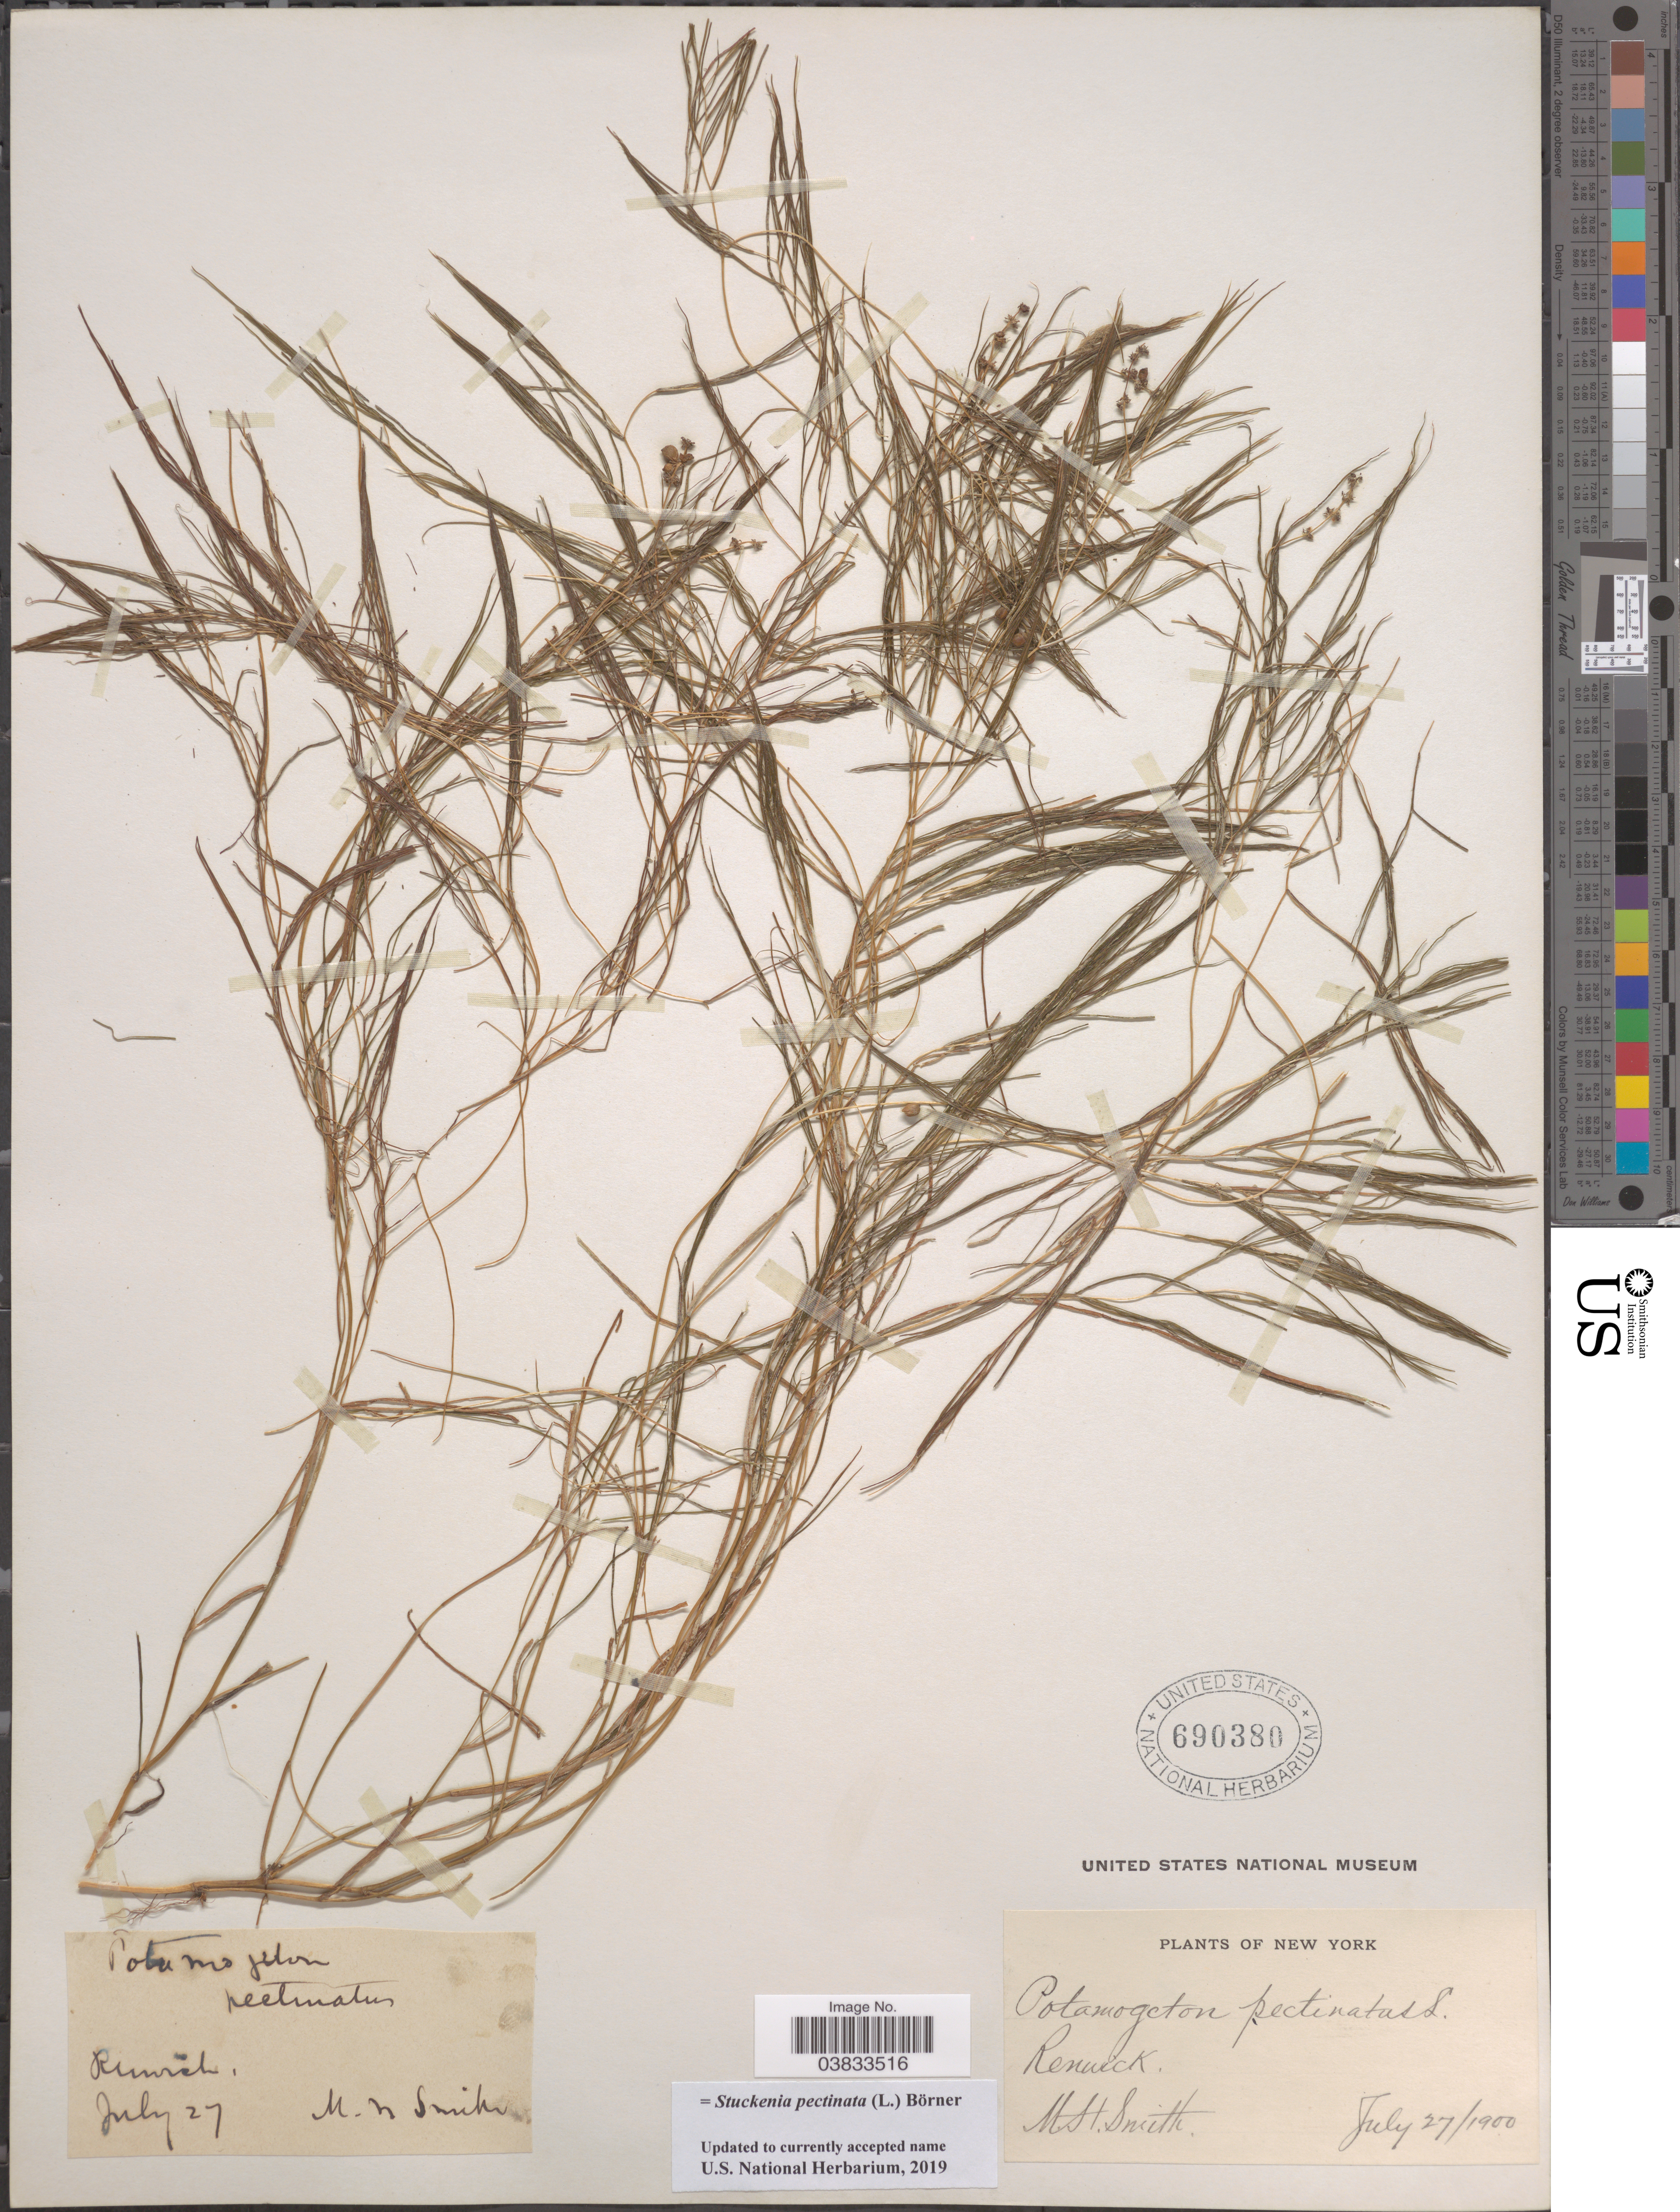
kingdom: Plantae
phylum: Tracheophyta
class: Liliopsida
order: Alismatales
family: Potamogetonaceae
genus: Stuckenia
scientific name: Stuckenia pectinata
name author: (L.) Börner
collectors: M. H. Smith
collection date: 1900-07-27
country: United States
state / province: New York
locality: Renwick.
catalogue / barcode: US 690380